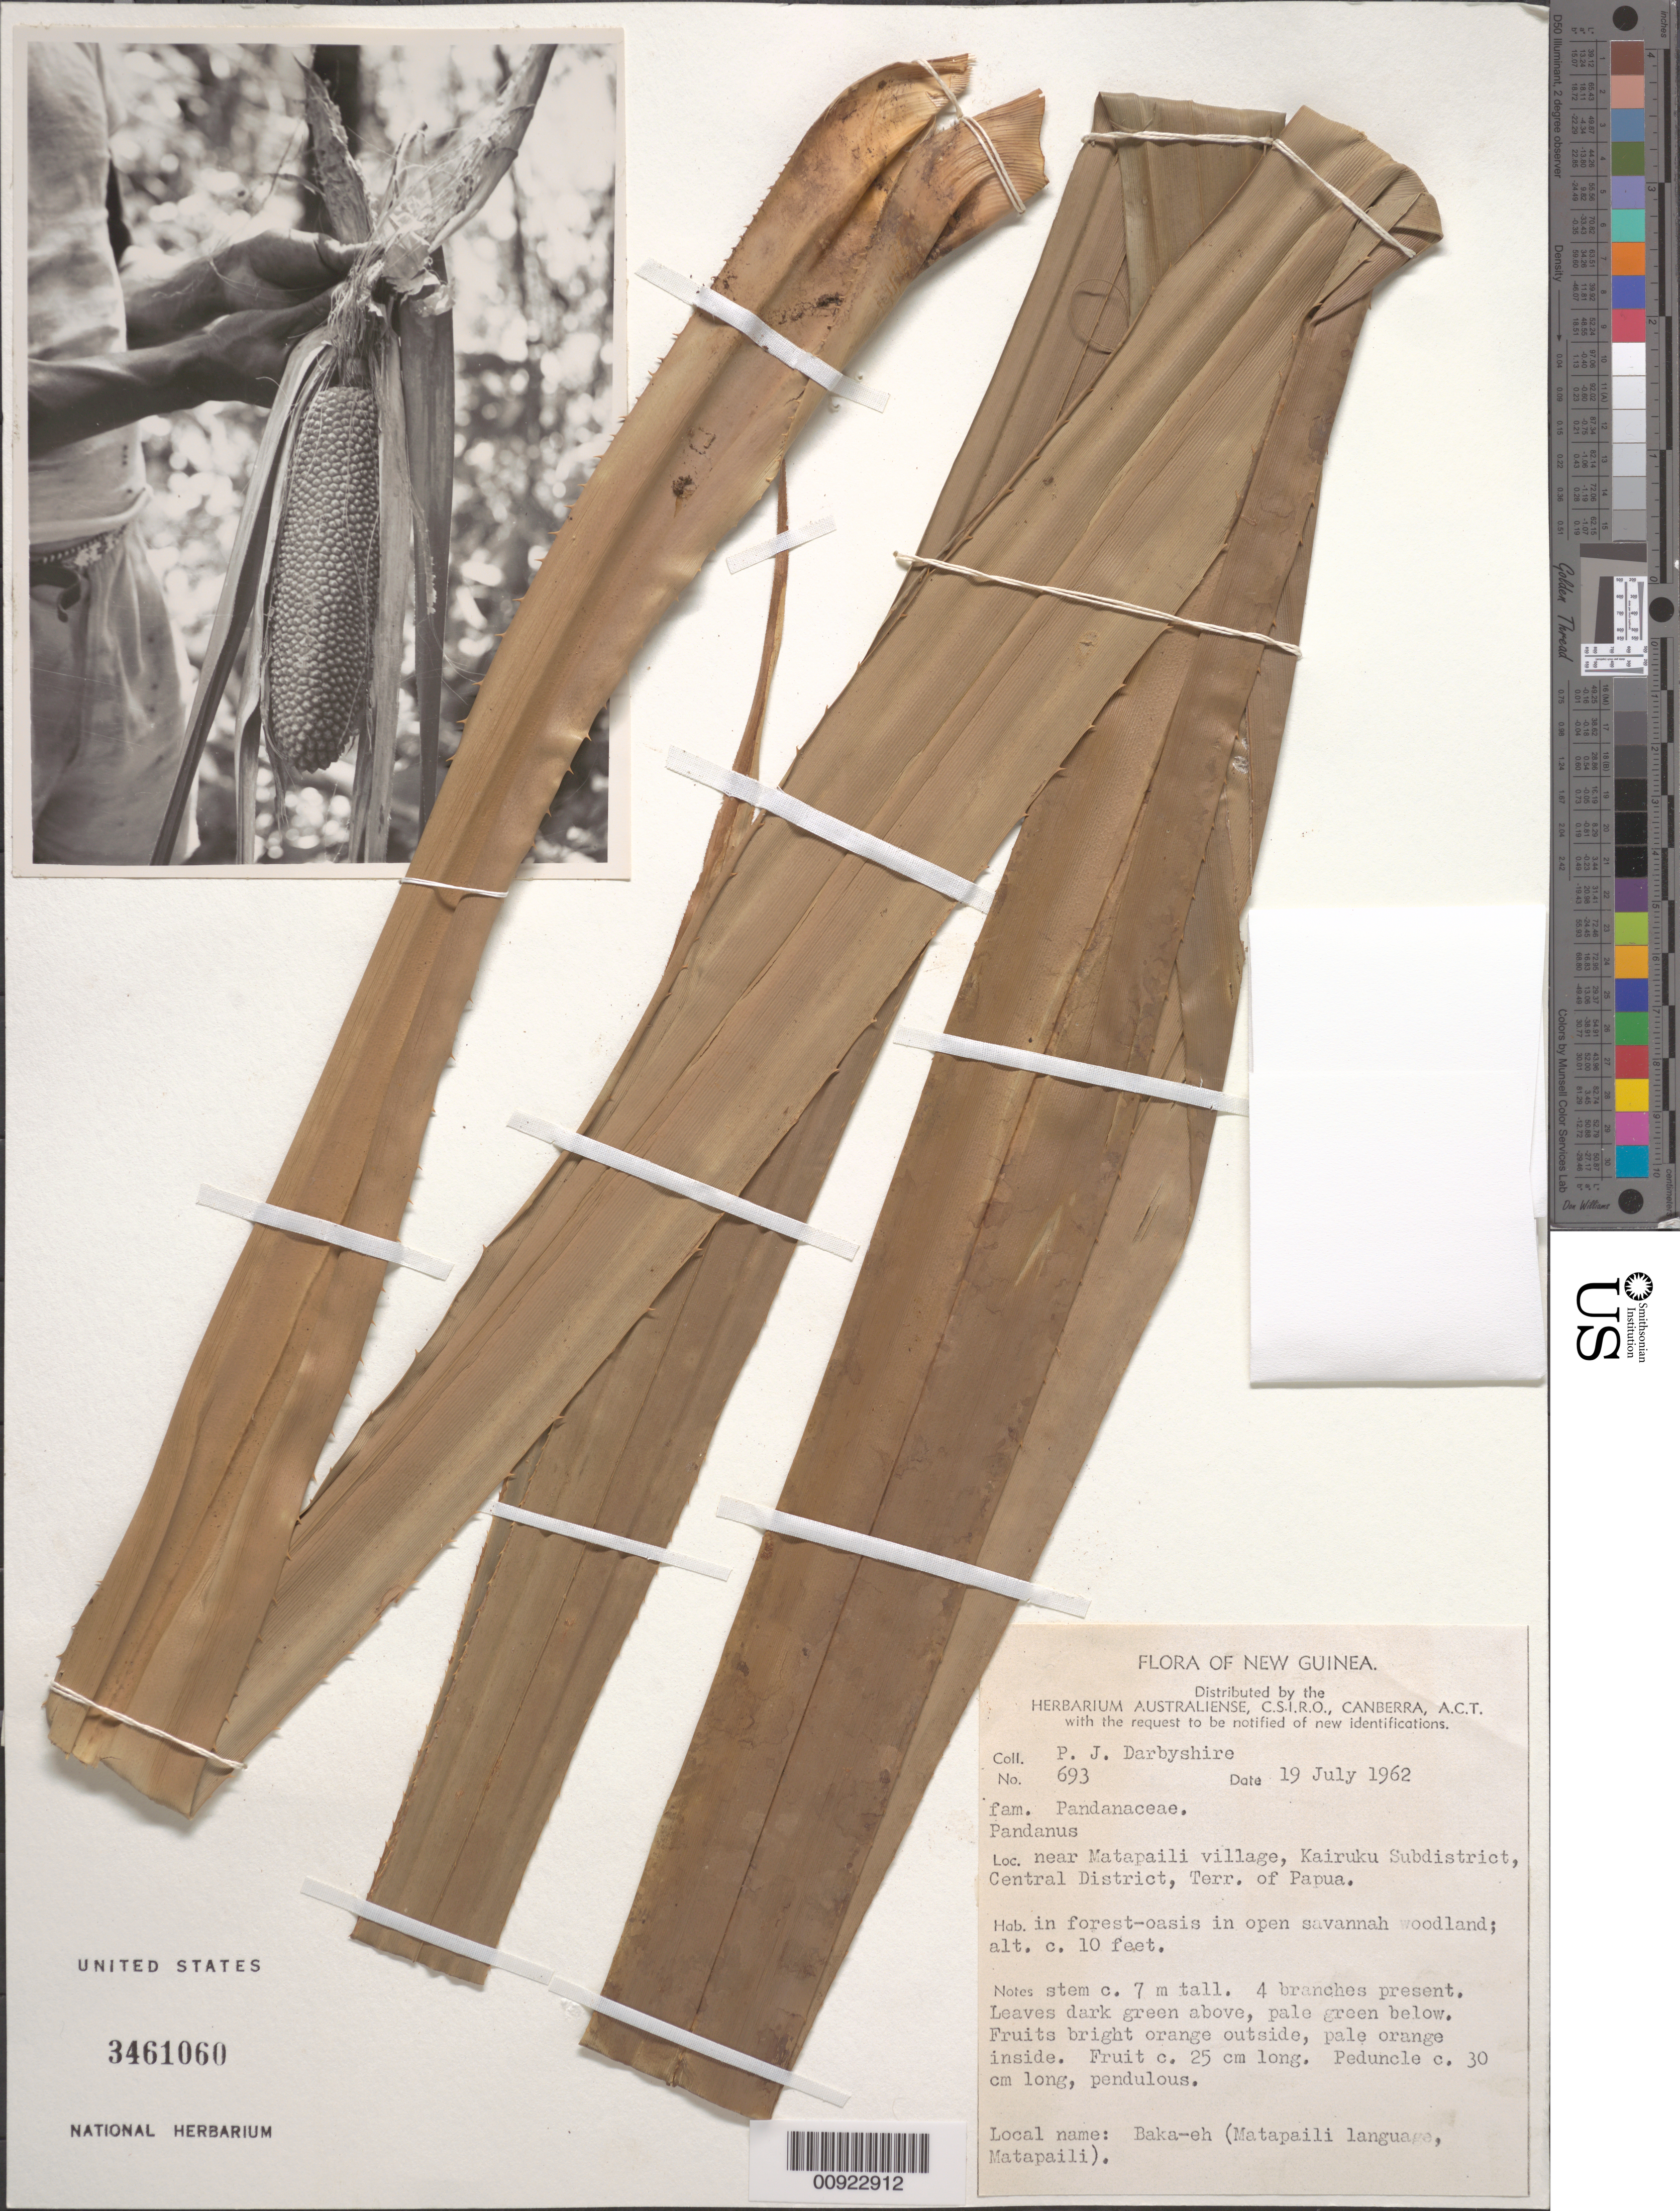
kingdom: Plantae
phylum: Tracheophyta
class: Liliopsida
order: Pandanales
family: Pandanaceae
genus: Pandanus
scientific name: Pandanus sp.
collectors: P. Darbyshire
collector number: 693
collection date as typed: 19 Jul 1962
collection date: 1962-07-19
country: Papua New Guinea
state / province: Central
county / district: Kairuku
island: New Guinea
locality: near Matapaili village, Kairuku Subdistrict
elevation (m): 3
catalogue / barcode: US 3461060